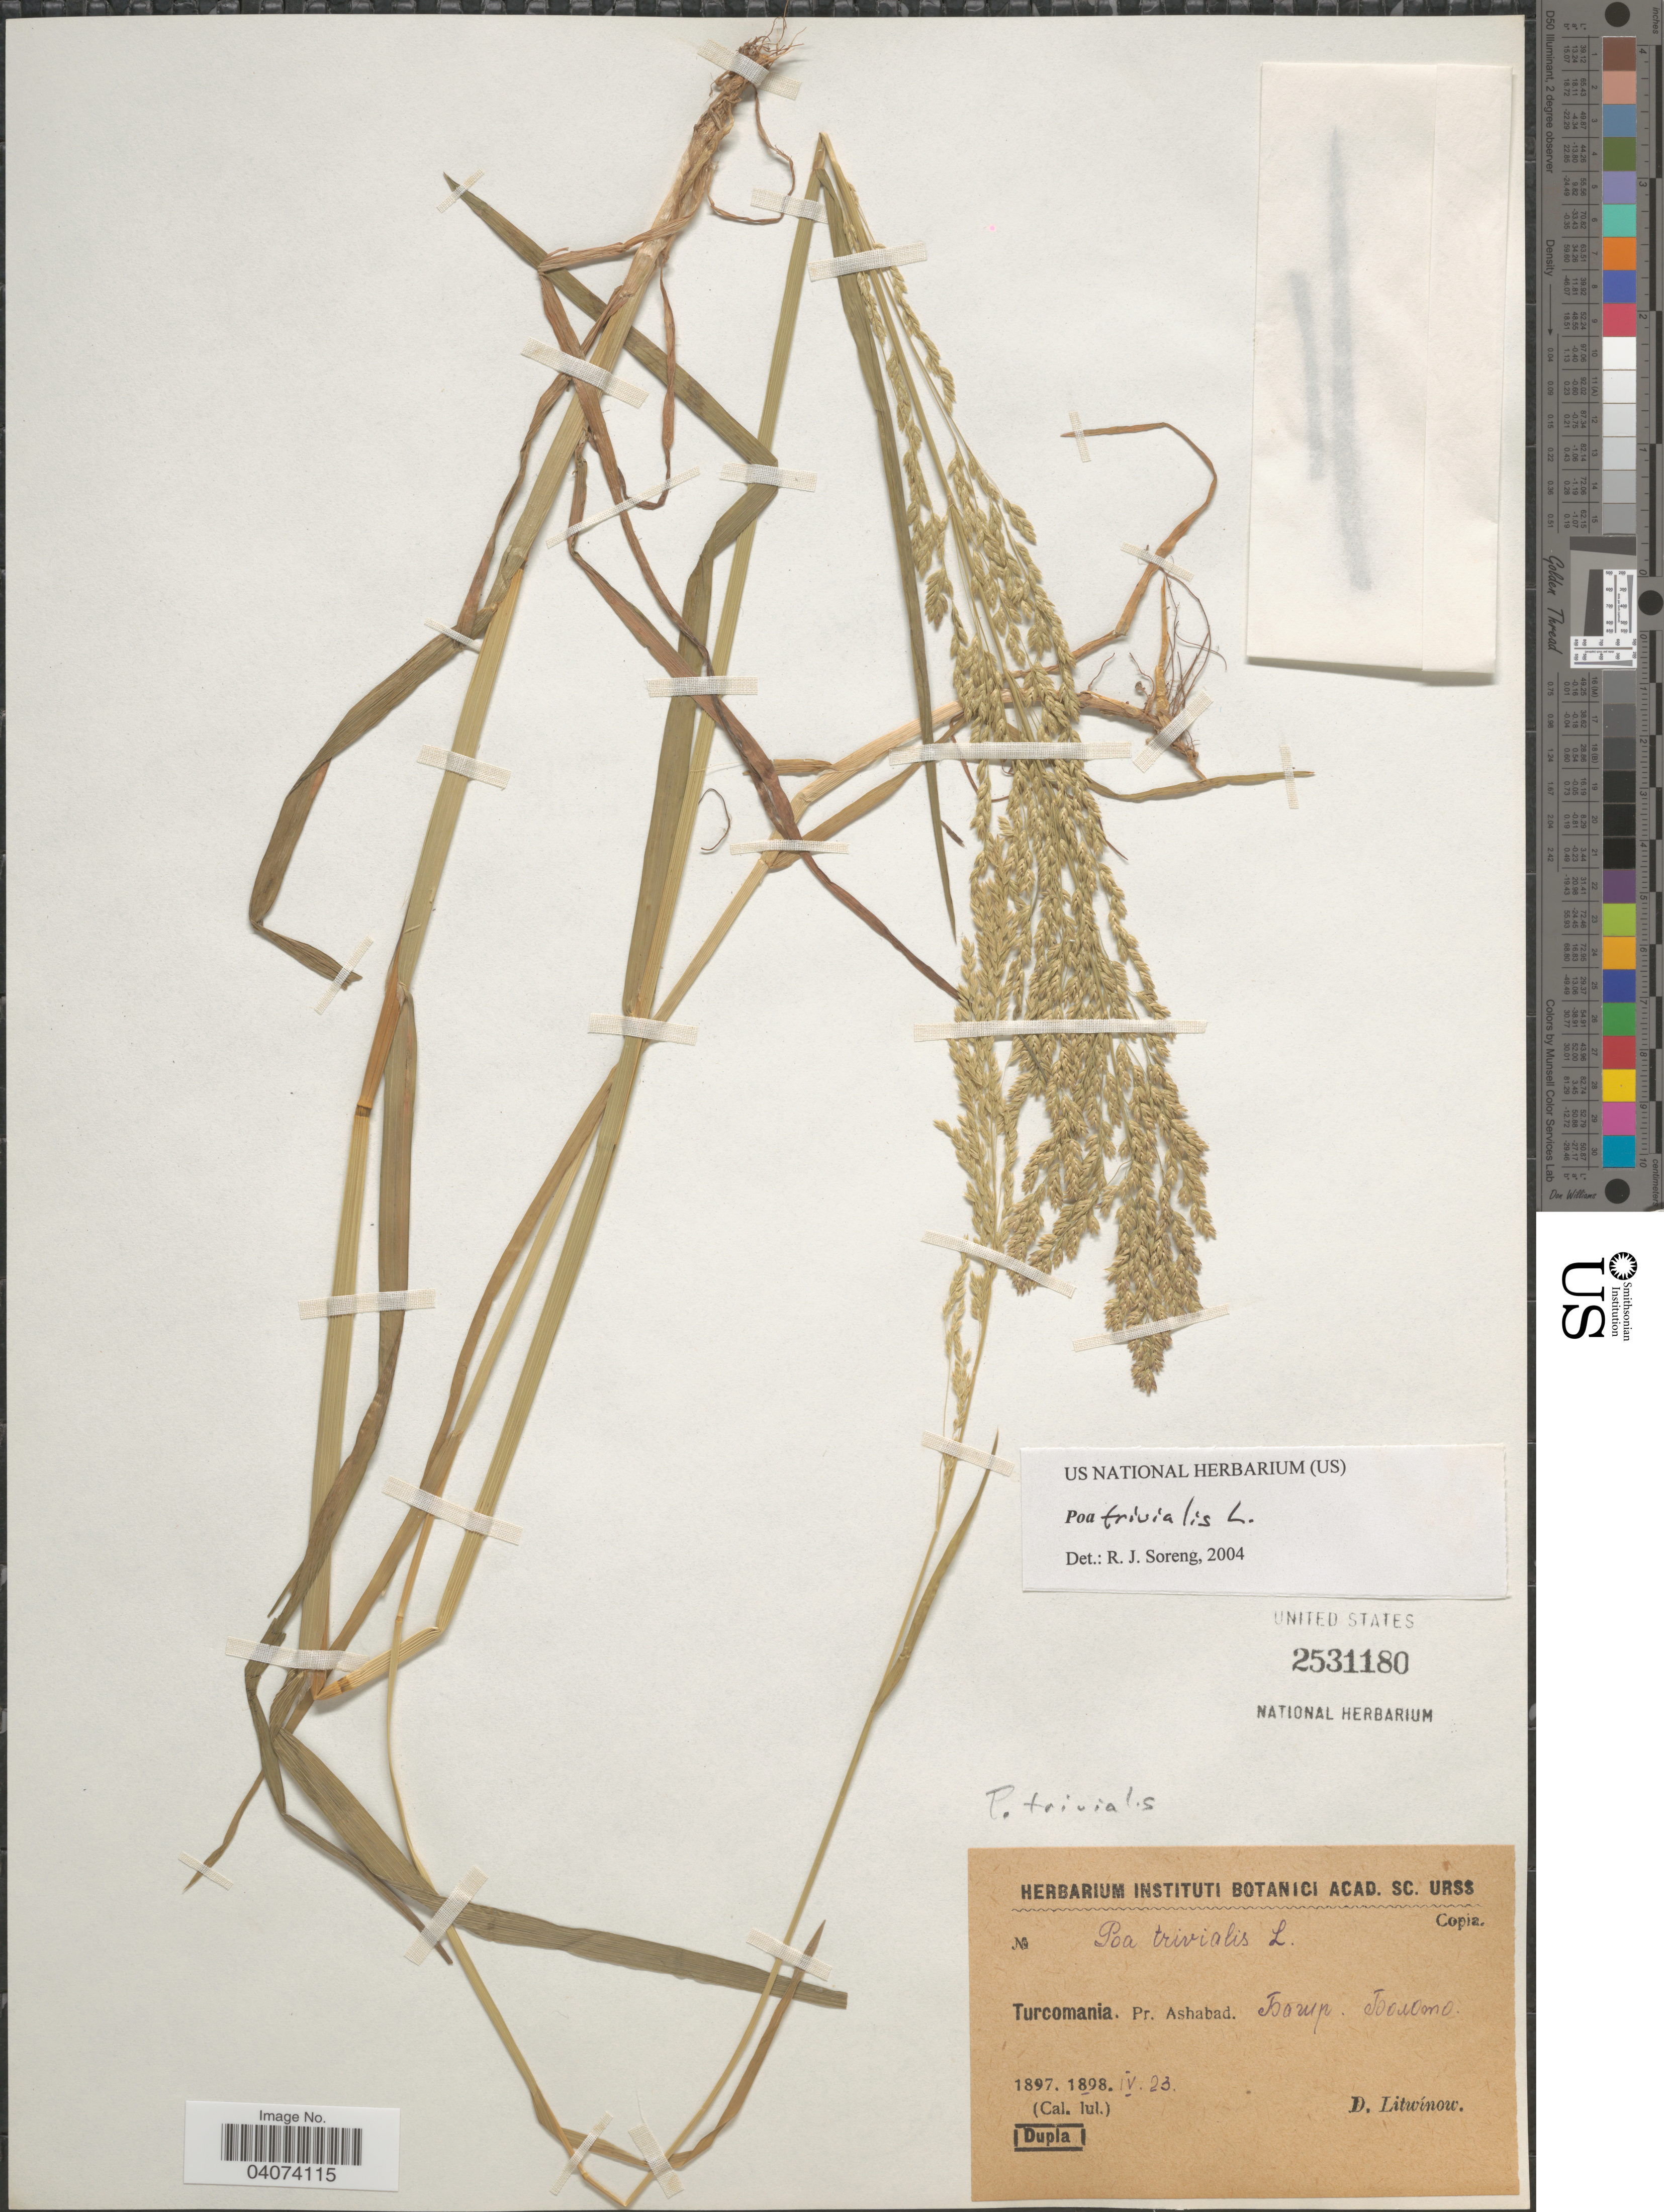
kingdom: Plantae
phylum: Tracheophyta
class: Liliopsida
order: Poales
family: Poaceae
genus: Poa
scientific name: Poa trivialis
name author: L.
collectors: D. Litwinow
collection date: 1898-04-23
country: Turkmenistan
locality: Turcomania. Pr. Ashabad. [Foreign script]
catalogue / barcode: US 2531180